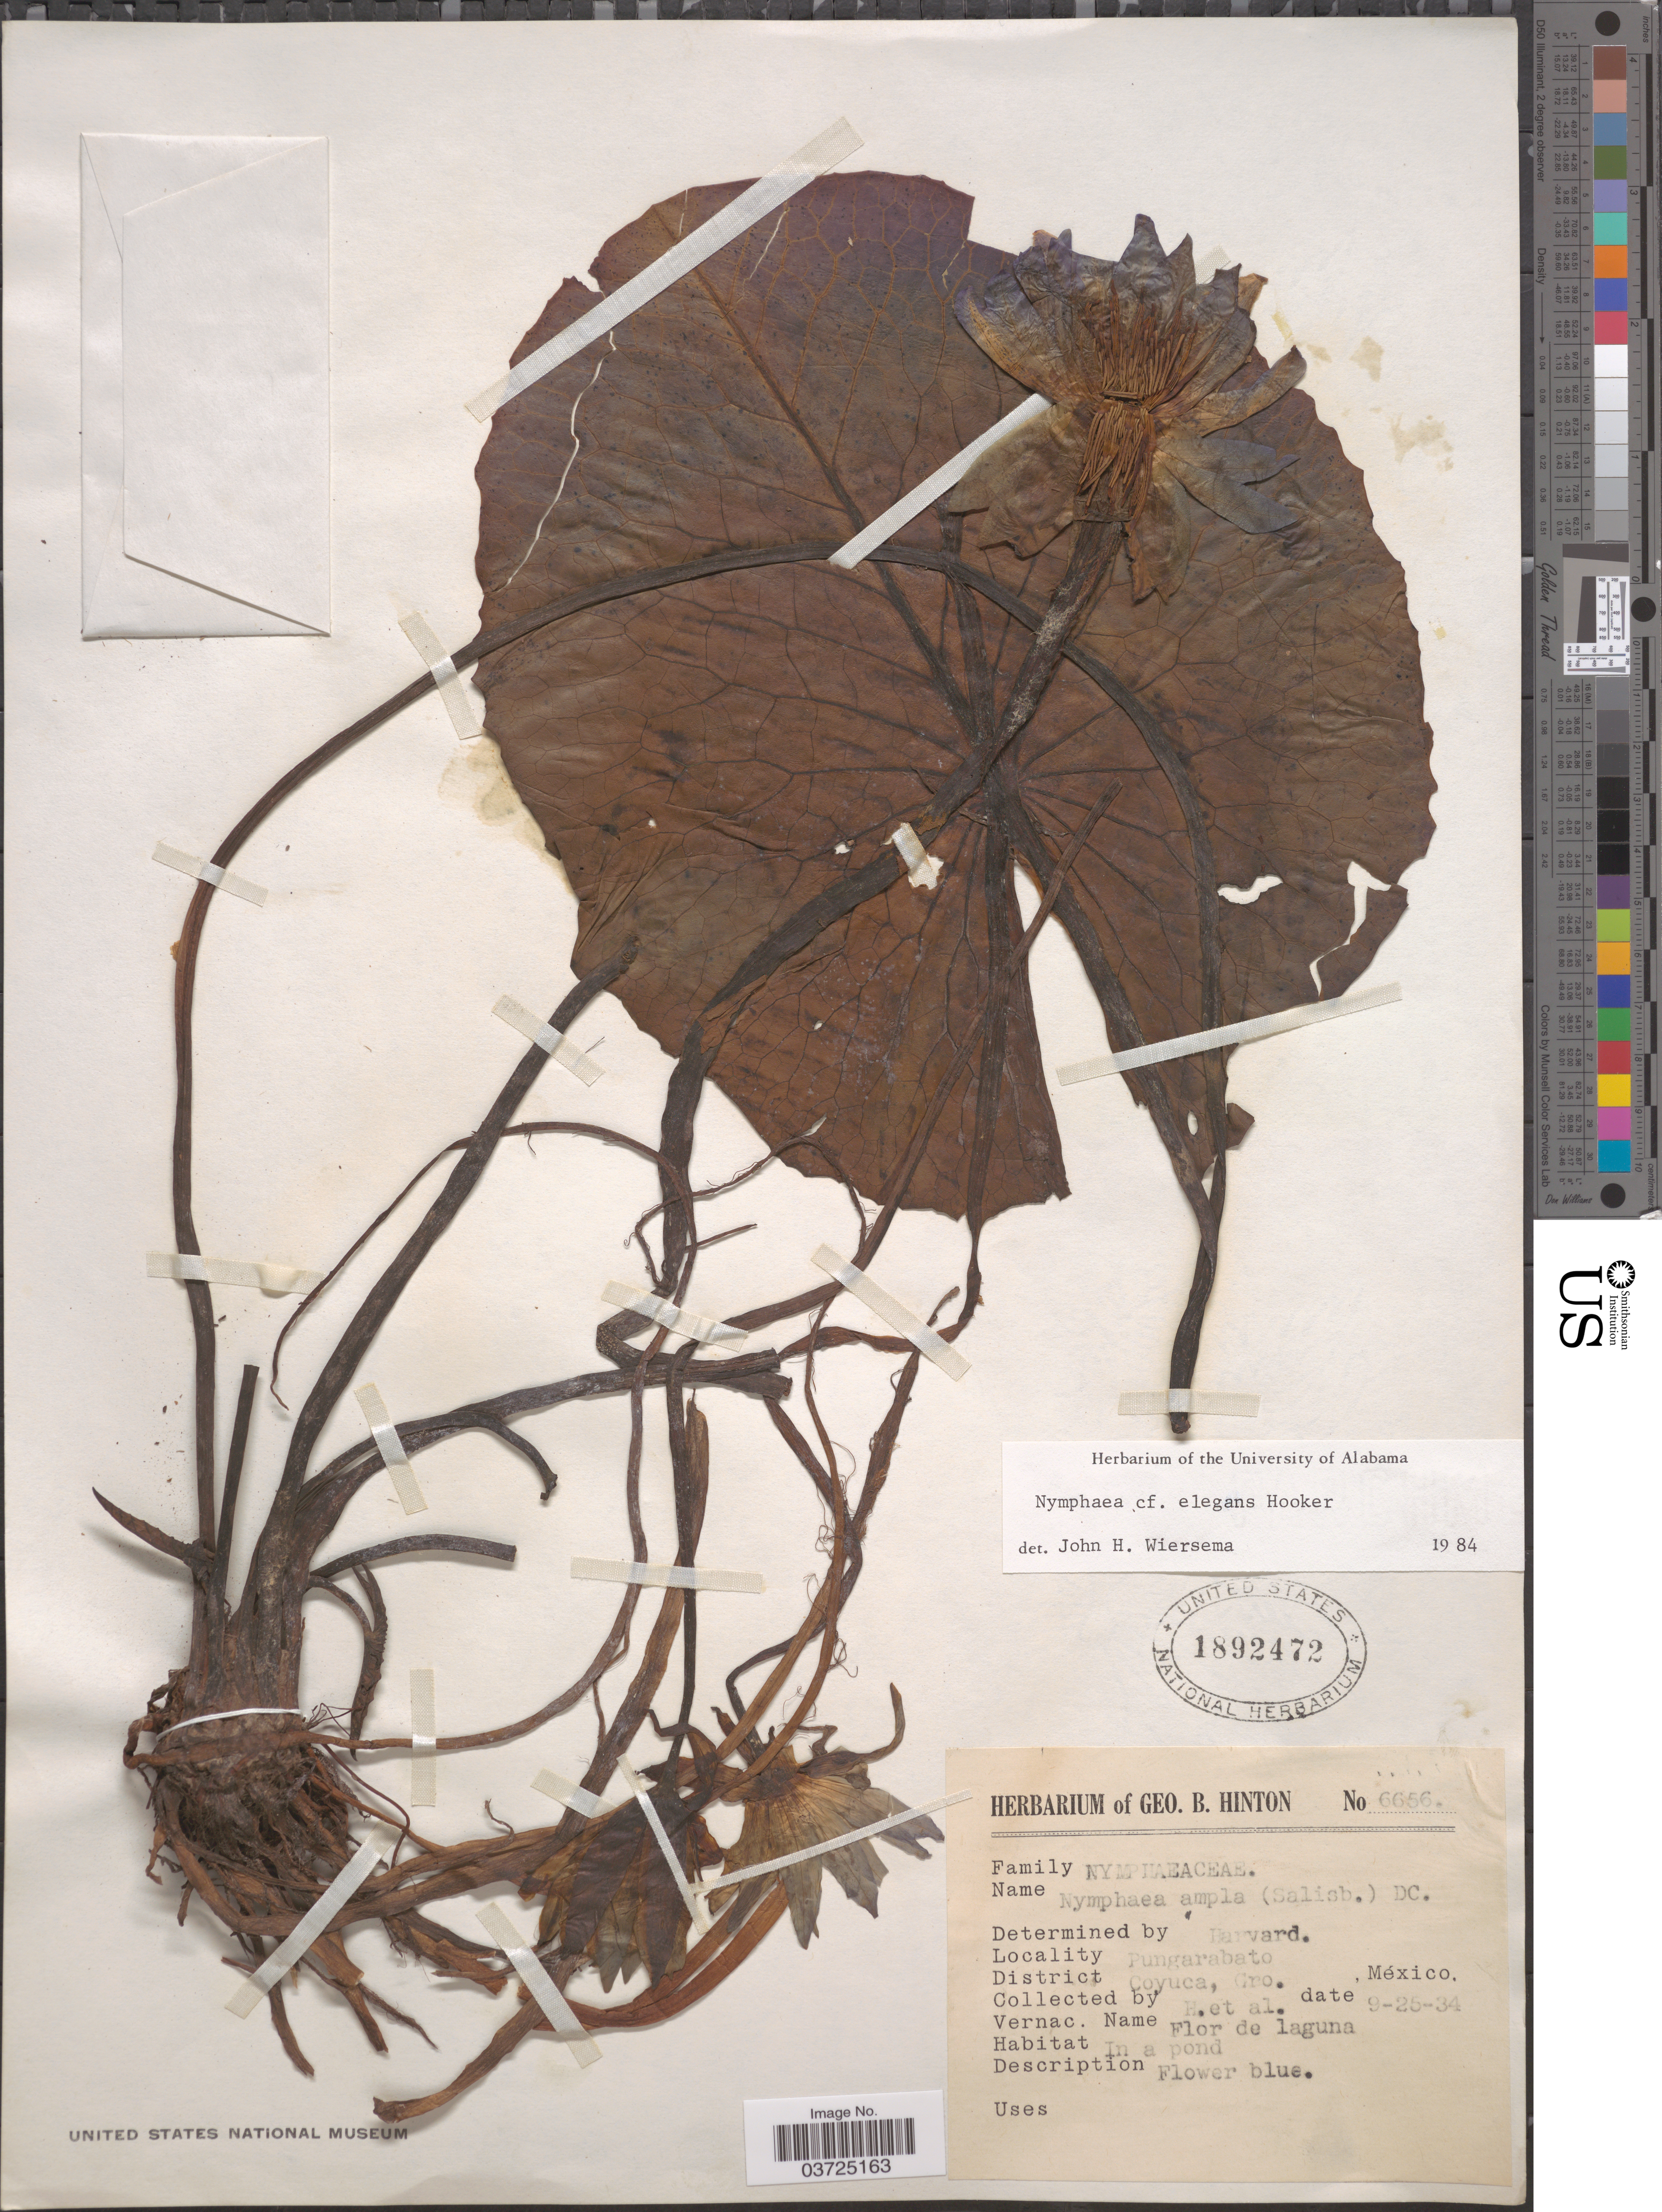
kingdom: Plantae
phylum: Tracheophyta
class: Magnoliopsida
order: Nymphaeales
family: Nymphaeaceae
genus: Nymphaea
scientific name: Nymphaea elegans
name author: Hook.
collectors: G. B. Hinton & et al.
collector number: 6656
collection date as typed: Transcribed d/m/y: 25/9/34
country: Mexico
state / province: Guerrero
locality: Pungarabato. District Coyuca.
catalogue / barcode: US 1892472